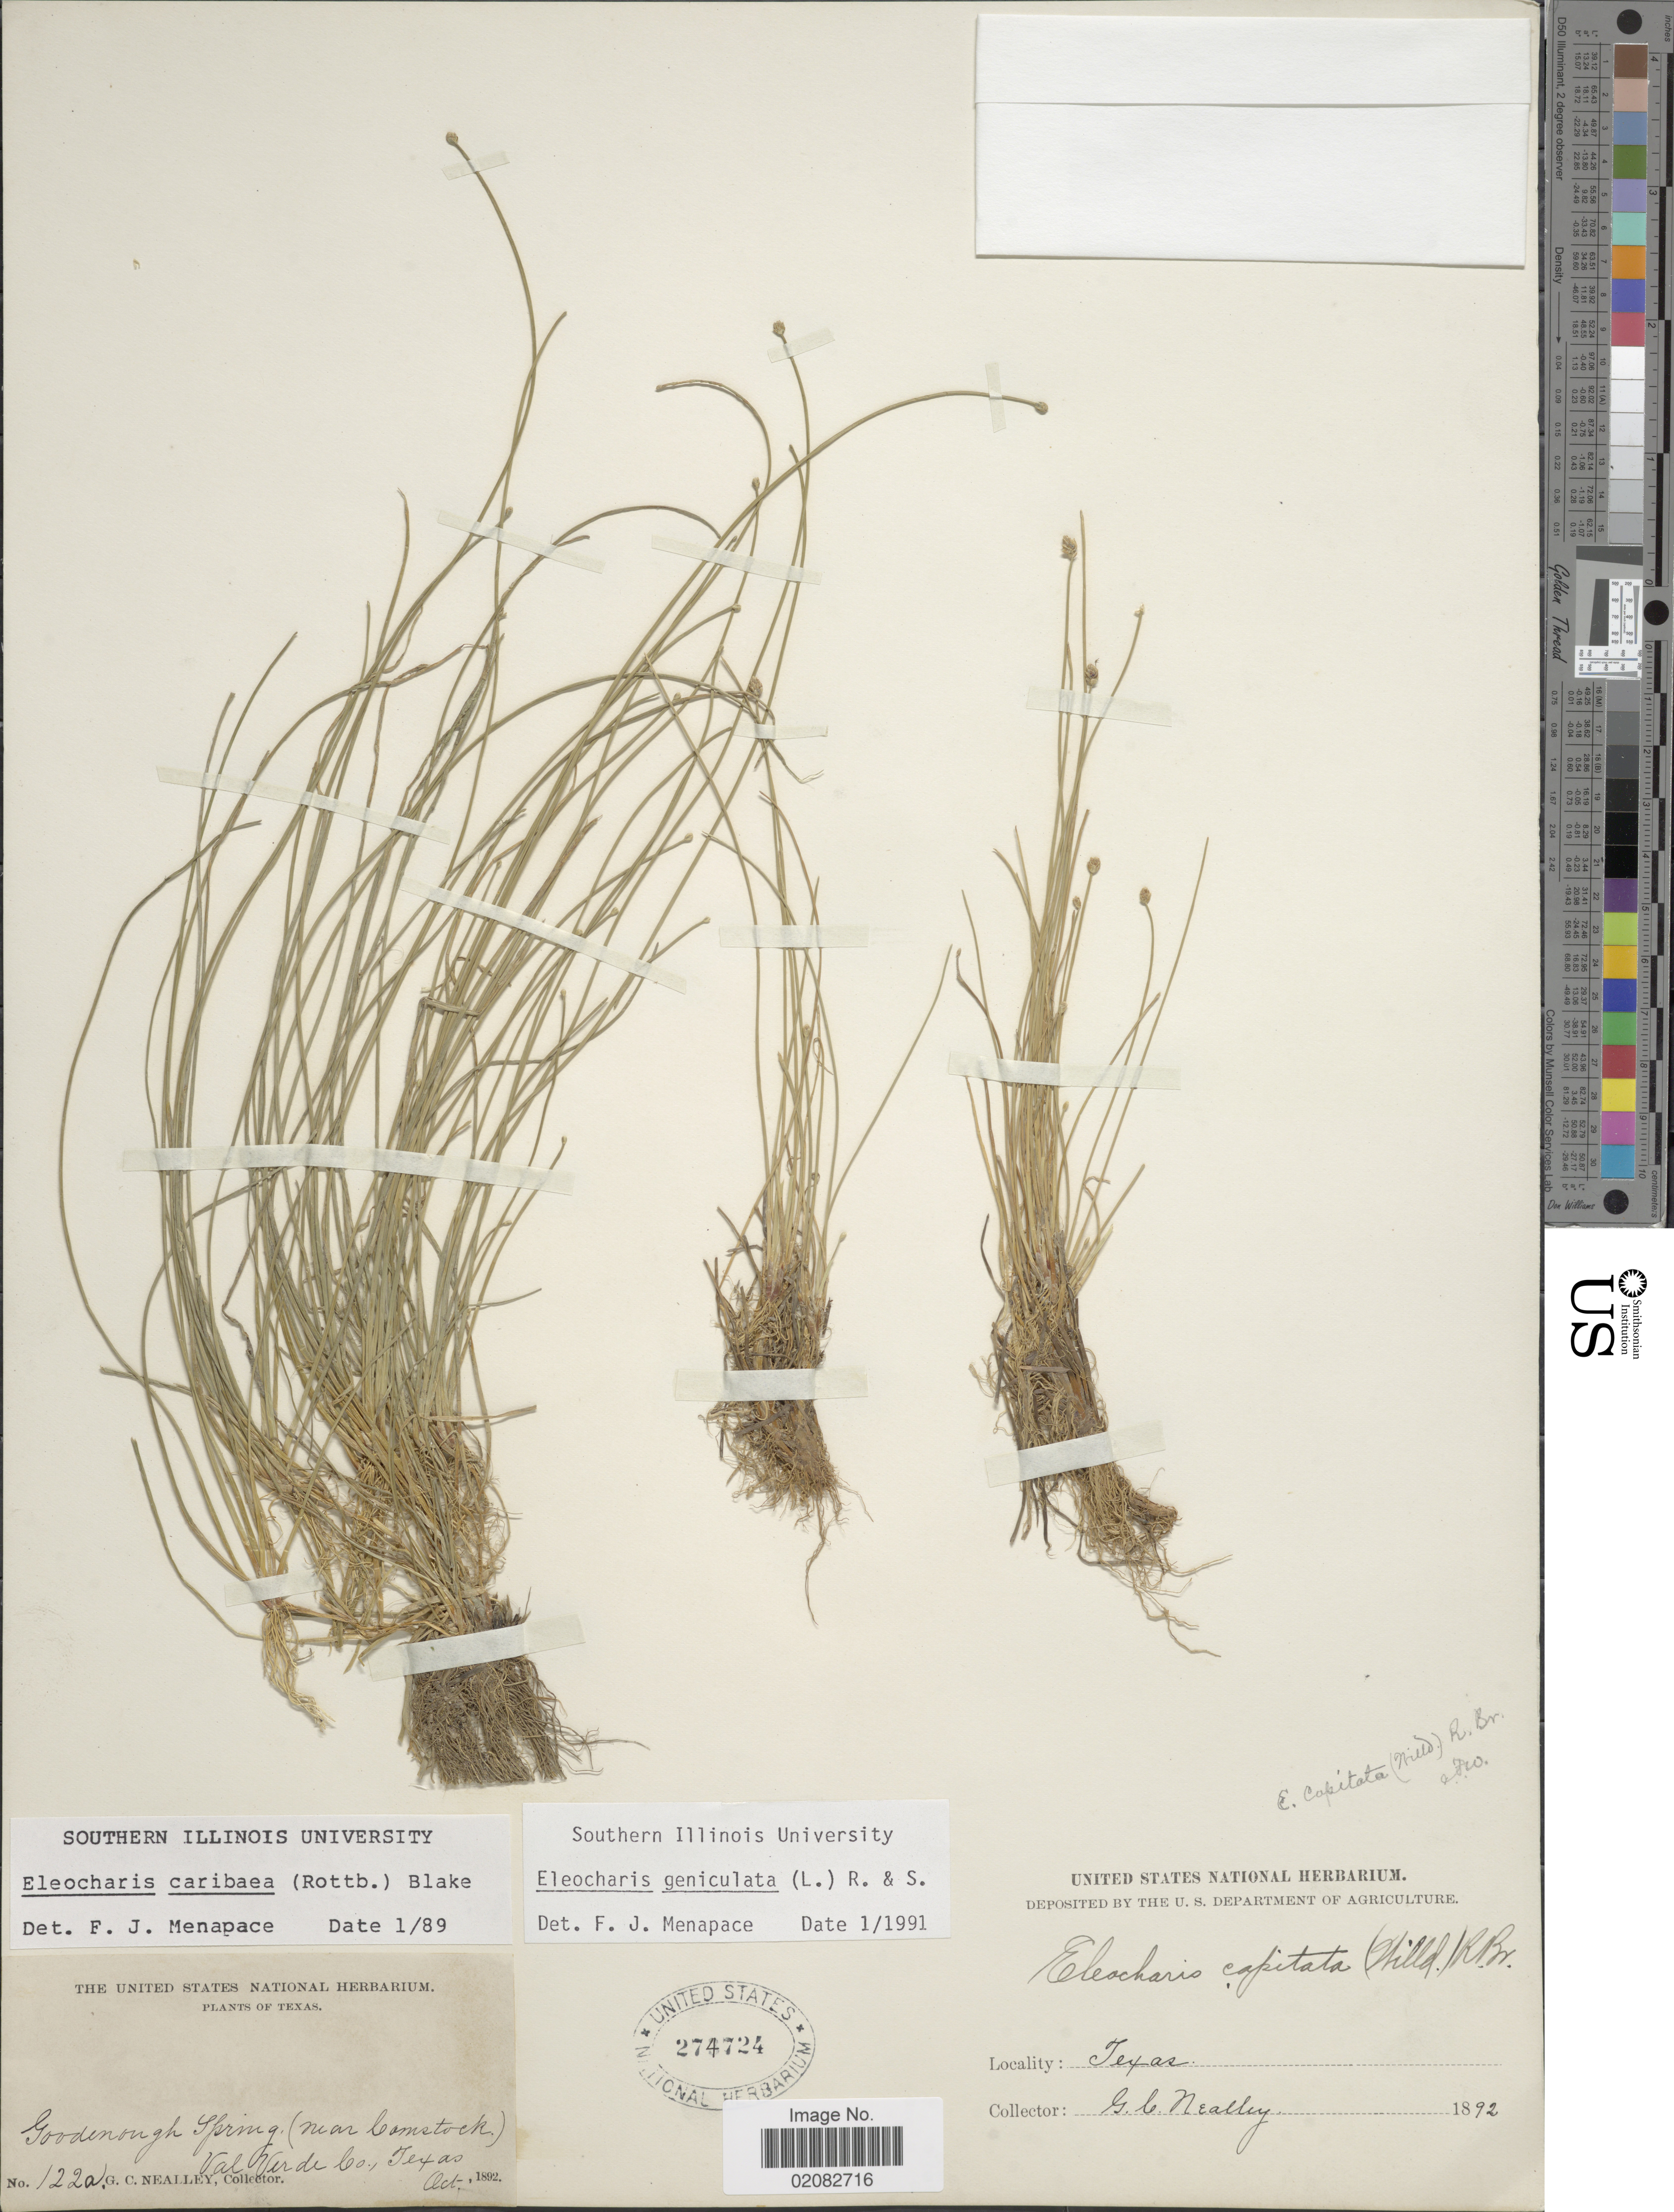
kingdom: Plantae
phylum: Tracheophyta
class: Liliopsida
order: Poales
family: Cyperaceae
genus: Eleocharis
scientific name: Eleocharis geniculata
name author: (L.) Roem. & Schult.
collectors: G. C. Nealley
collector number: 122a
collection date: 1892-10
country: United States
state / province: Texas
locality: Goodenough Spring (Near Comstock)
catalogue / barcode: US 274724